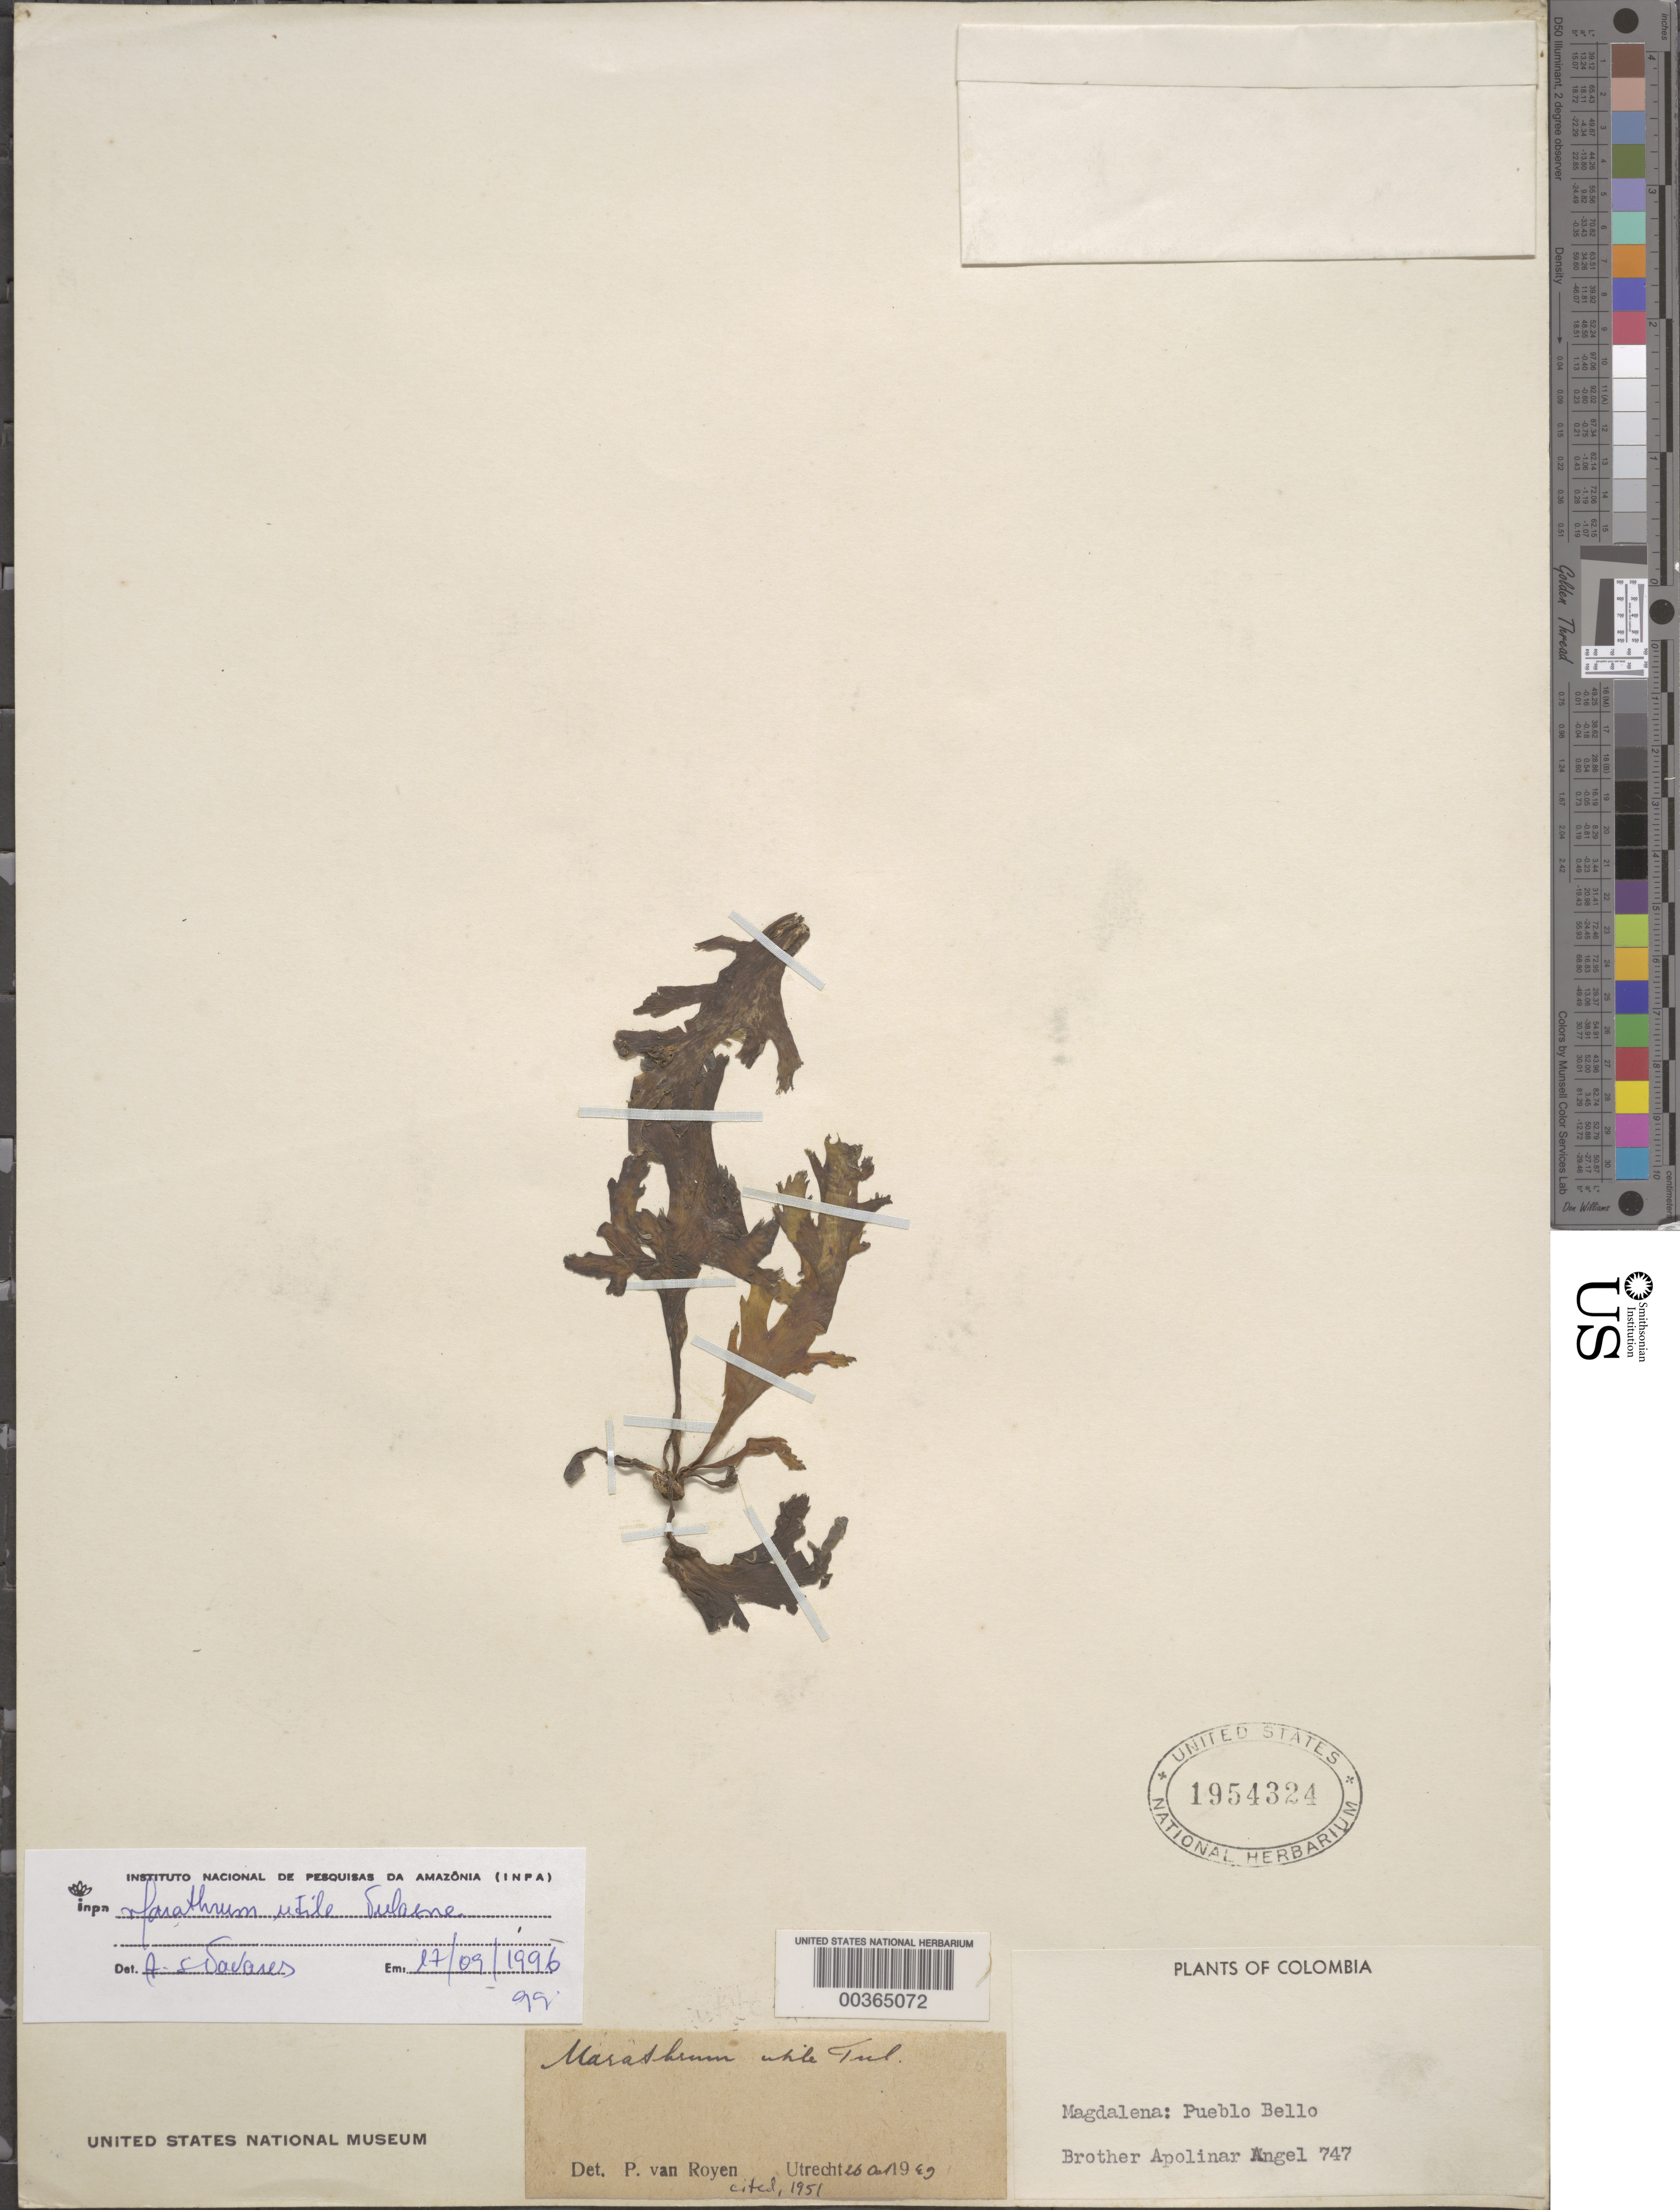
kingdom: Plantae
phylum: Tracheophyta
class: Magnoliopsida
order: Malpighiales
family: Podostemaceae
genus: Marathrum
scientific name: Marathrum utile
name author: Tul.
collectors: B. Apollinar Angel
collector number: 747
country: Colombia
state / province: Magdalena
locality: Pueblo Bello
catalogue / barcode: US 1954324